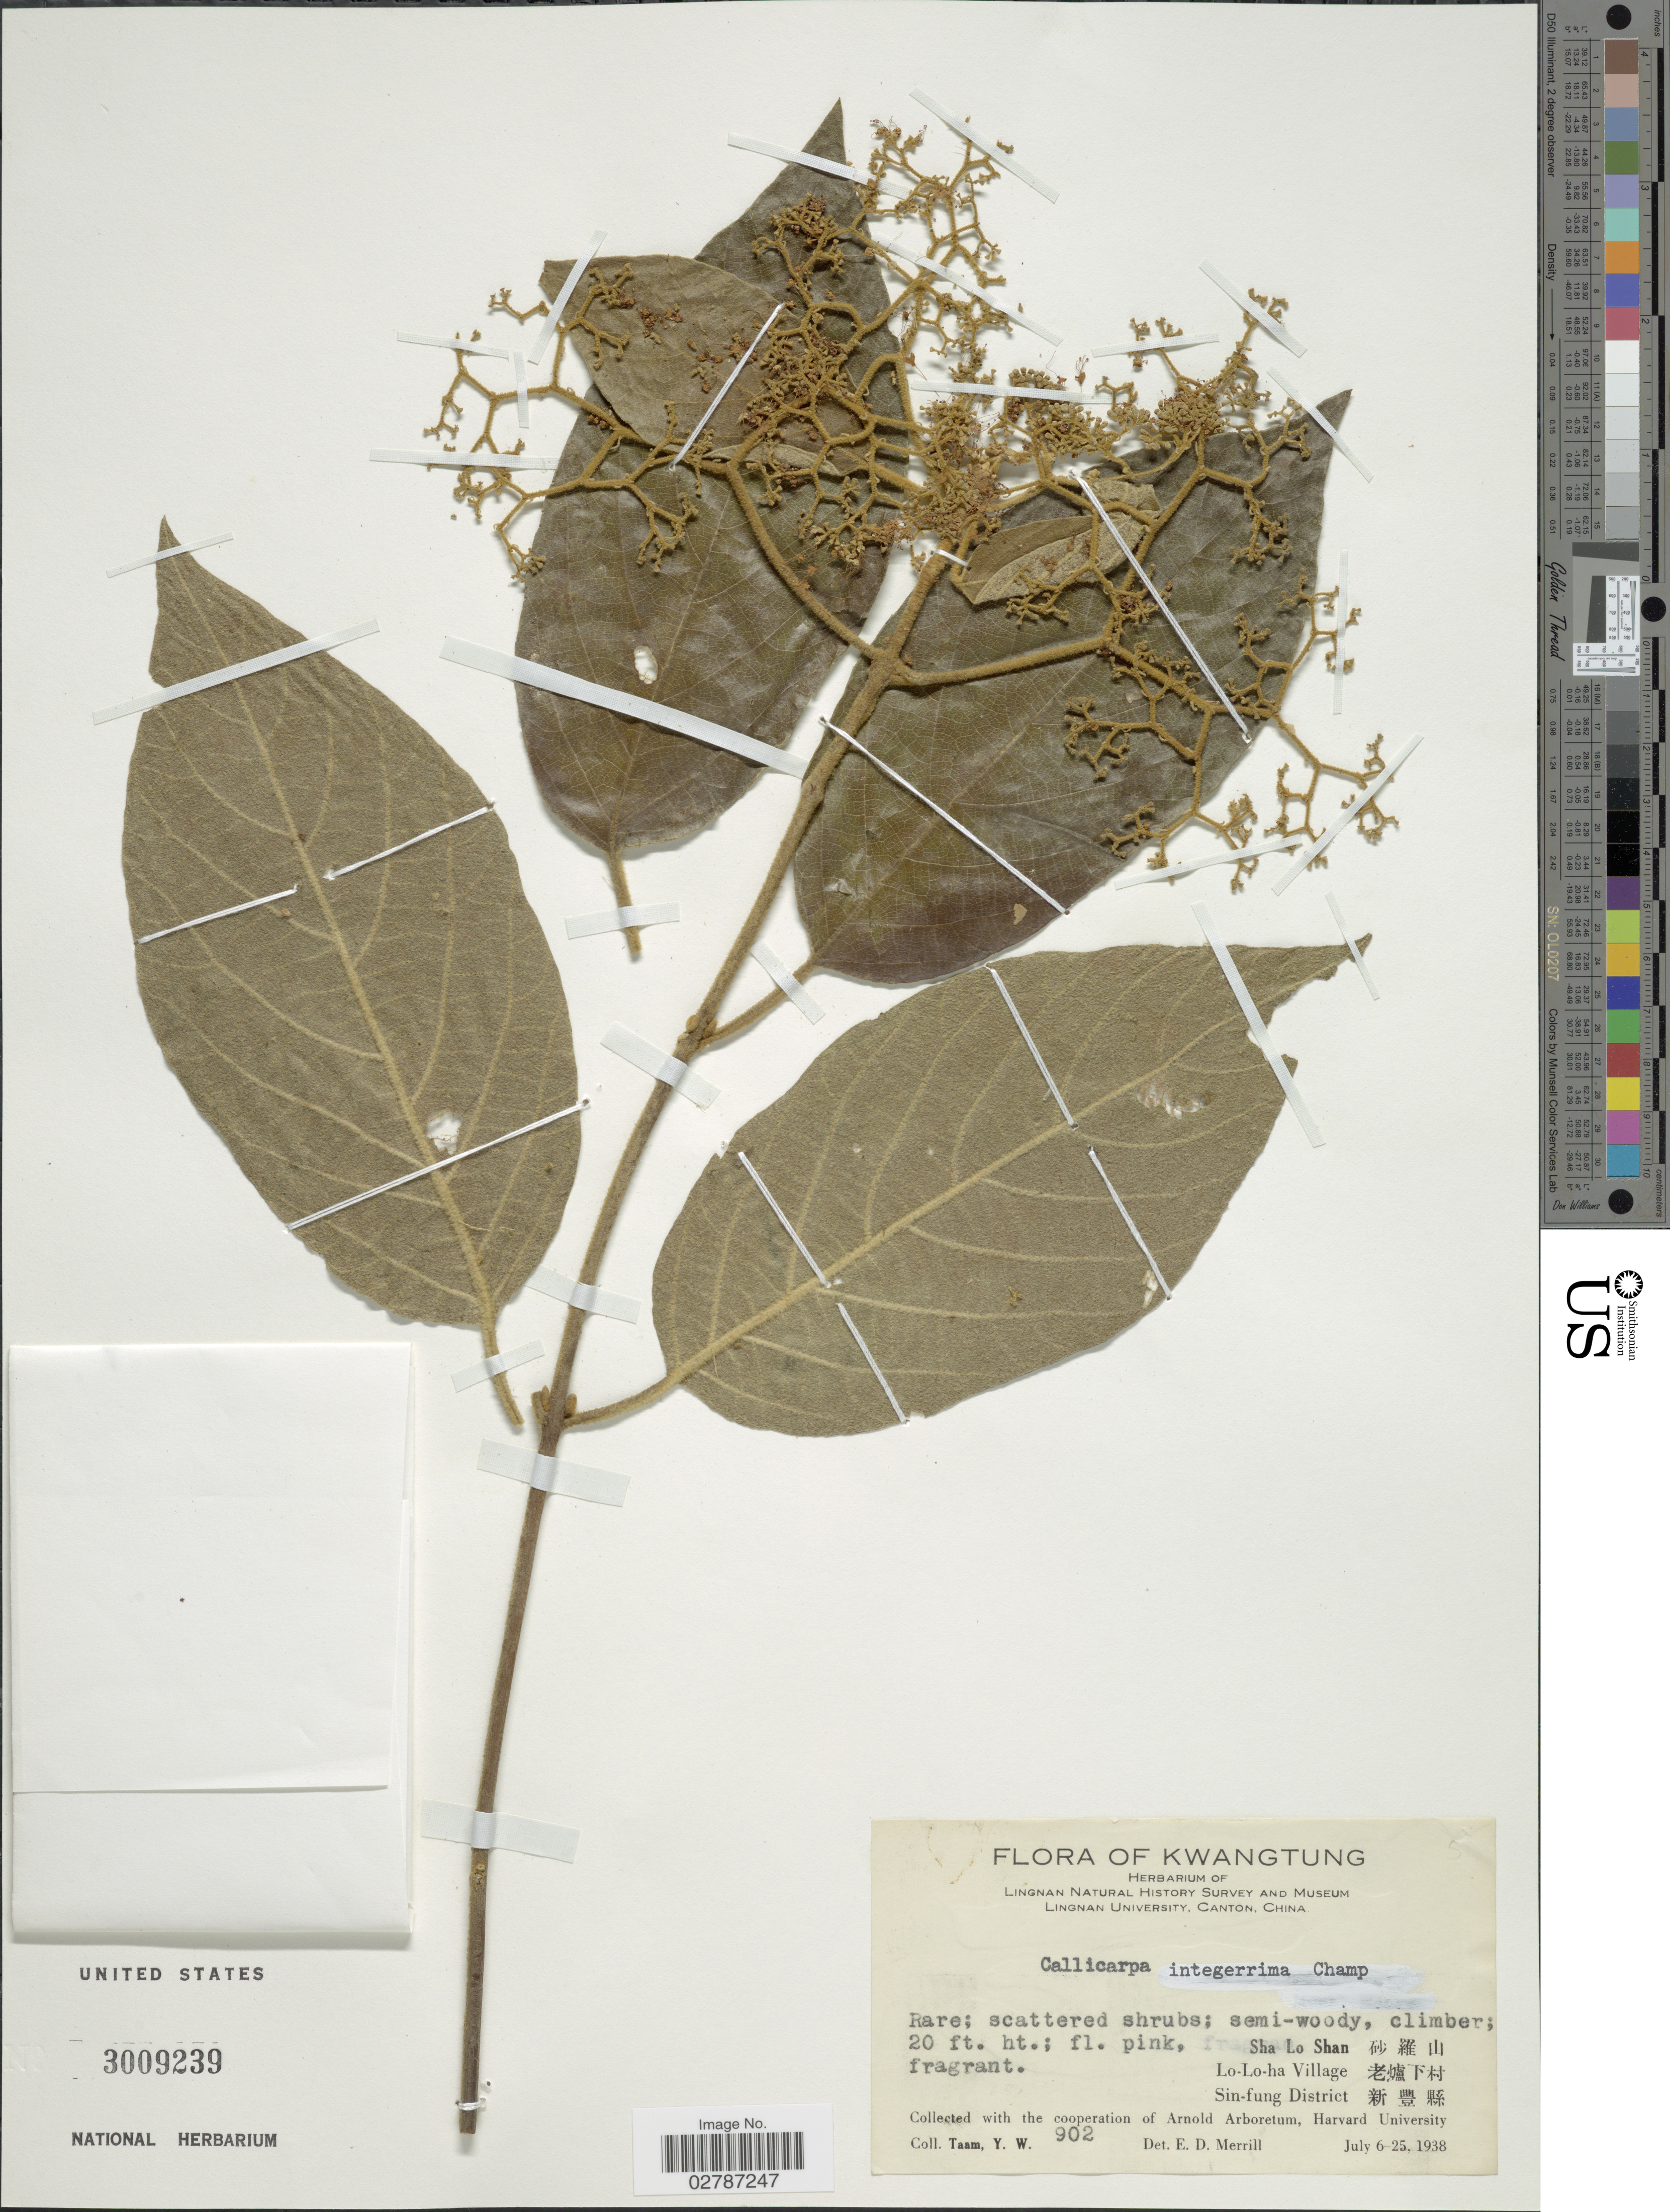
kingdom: Plantae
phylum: Tracheophyta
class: Magnoliopsida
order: Lamiales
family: Lamiaceae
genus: Callicarpa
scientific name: Callicarpa integerrima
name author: Champ. ex Benth.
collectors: Y. W. Taam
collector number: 902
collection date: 1938-07-06/1938-07-25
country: China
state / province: Guangdong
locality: Kwangtung. Sha Lo Shan X. Lo-Lo-ha Village X. Sin-fung District X.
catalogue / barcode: US 3009239